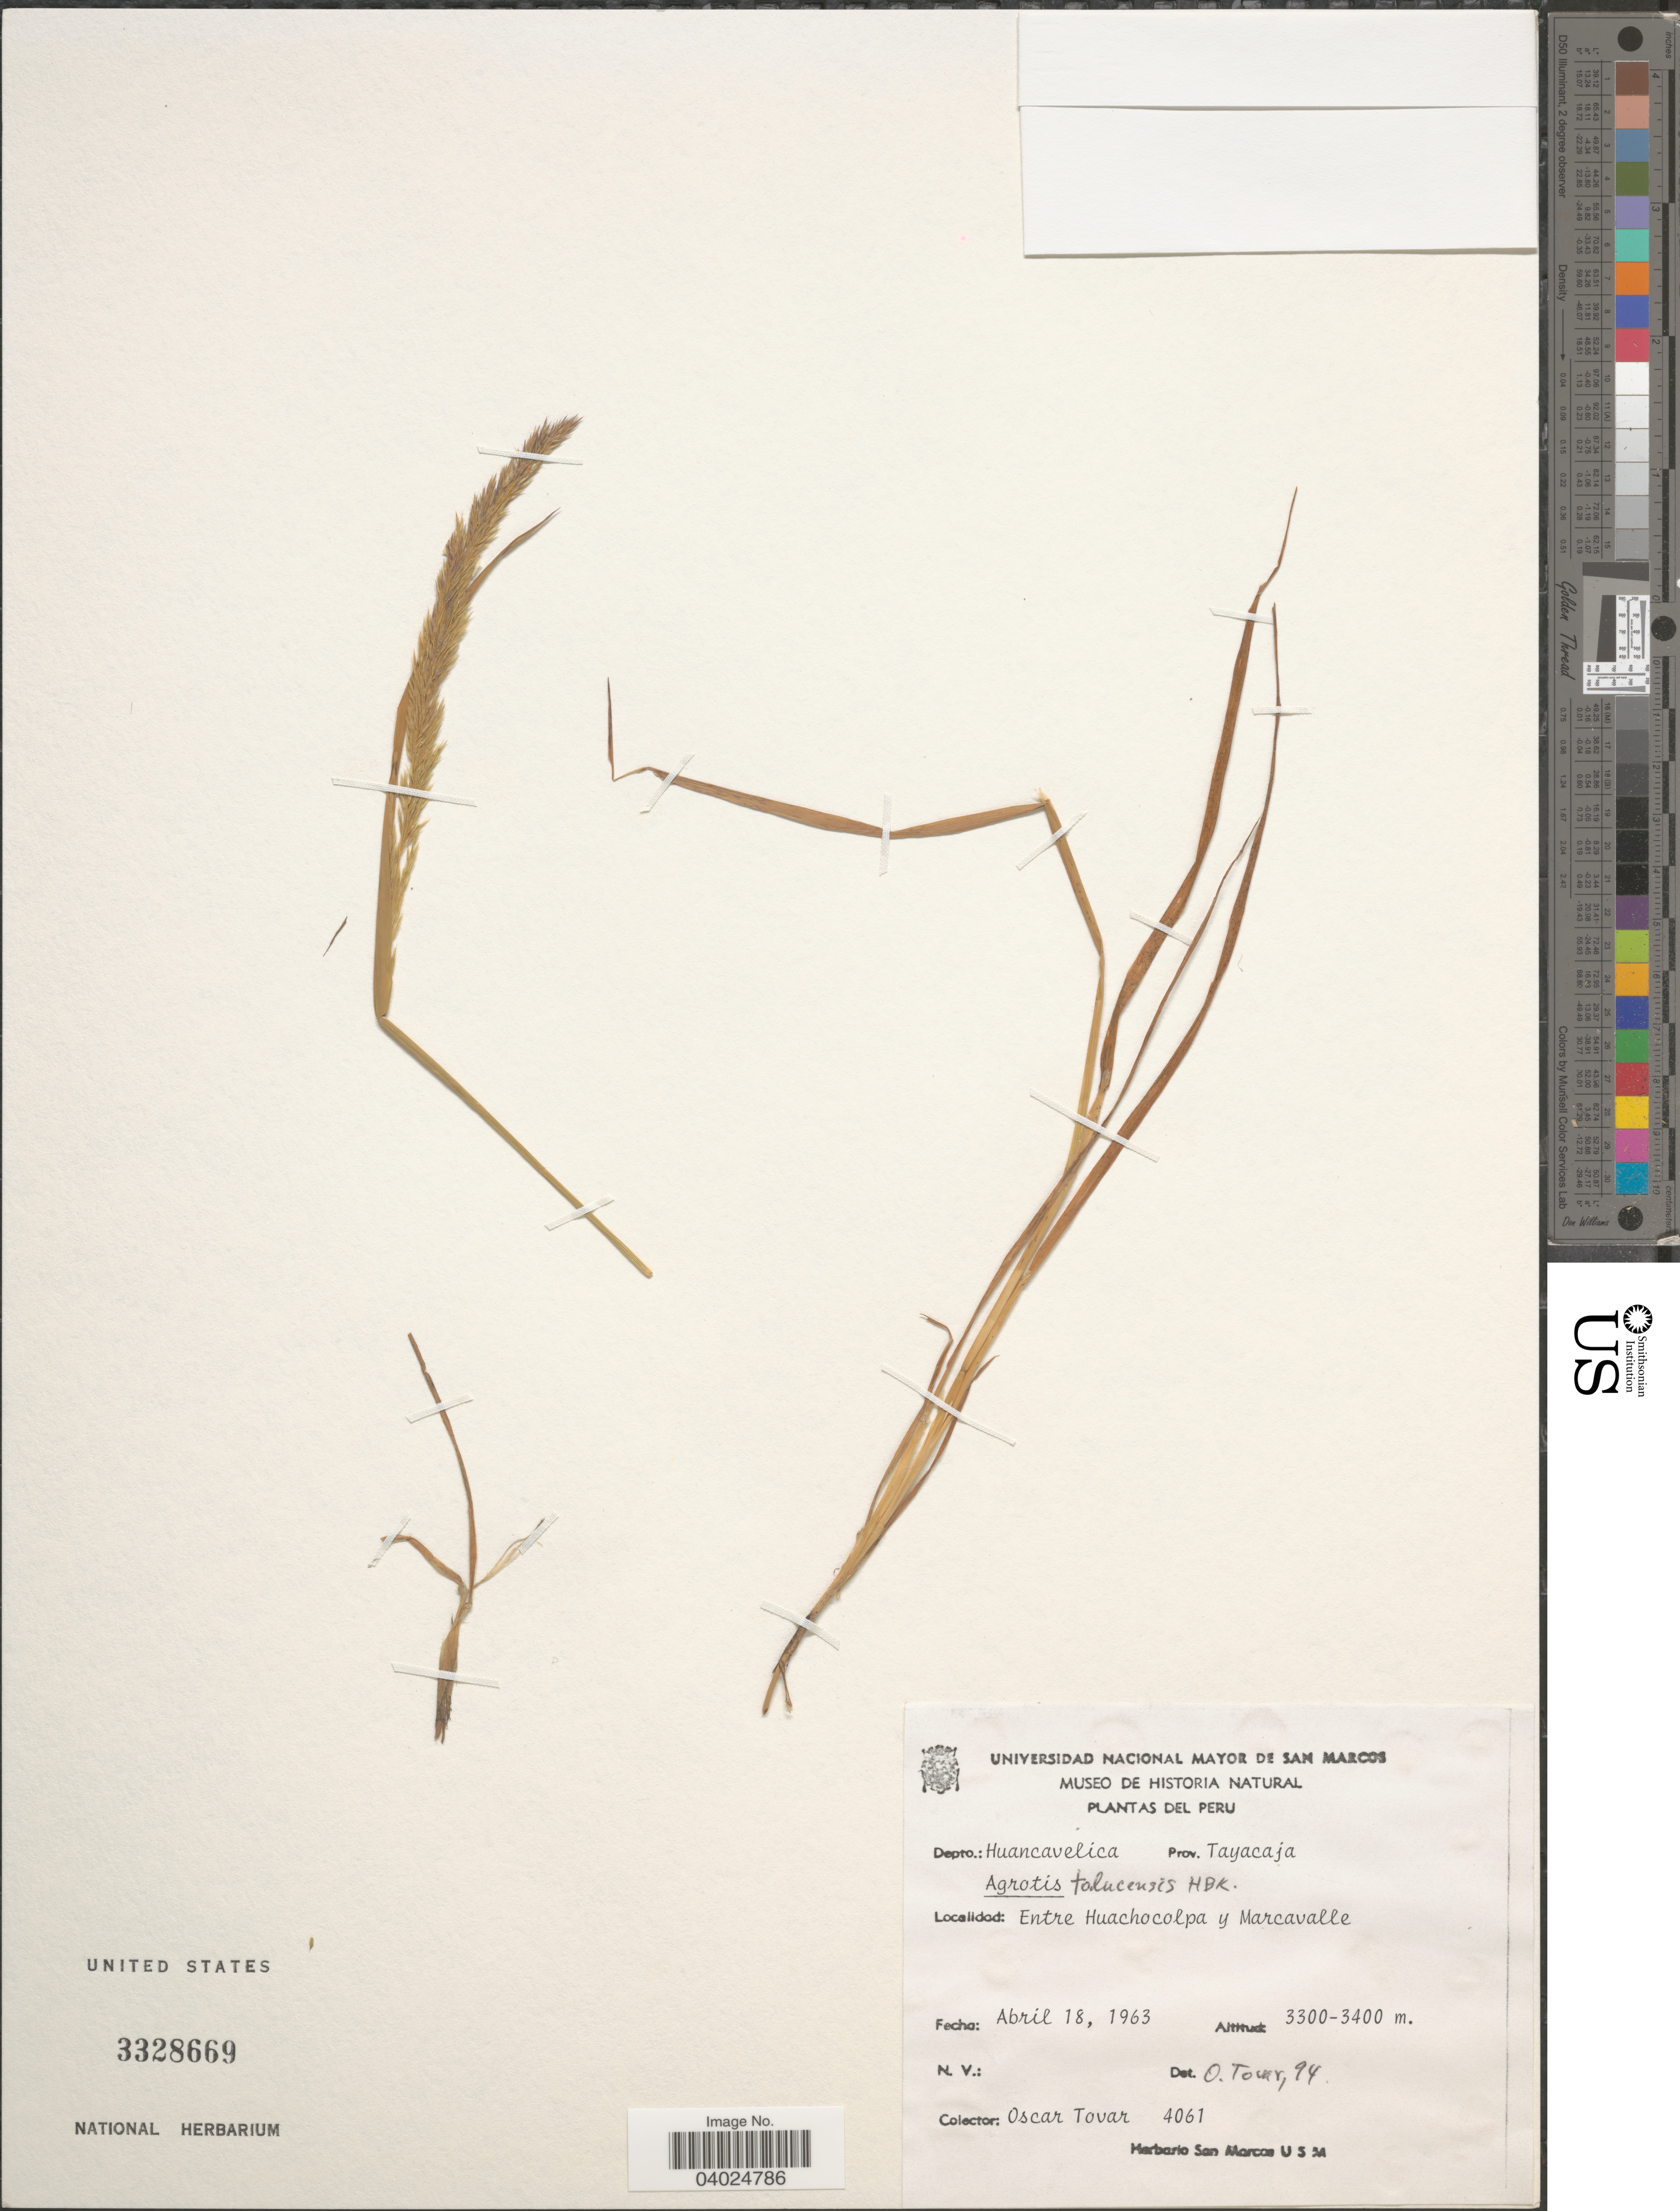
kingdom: Plantae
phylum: Tracheophyta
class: Liliopsida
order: Poales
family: Poaceae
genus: Agrostis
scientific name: Agrostis tolucensis Kunth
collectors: Ó. Tovar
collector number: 4061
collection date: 1963-04-18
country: Peru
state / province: Huancavelica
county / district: Tayacaja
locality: Depto.: Huancavelica. Prov. Tayacaja. Entre Huachocolpa y Marcavalle.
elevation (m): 3300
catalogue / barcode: US 3328669